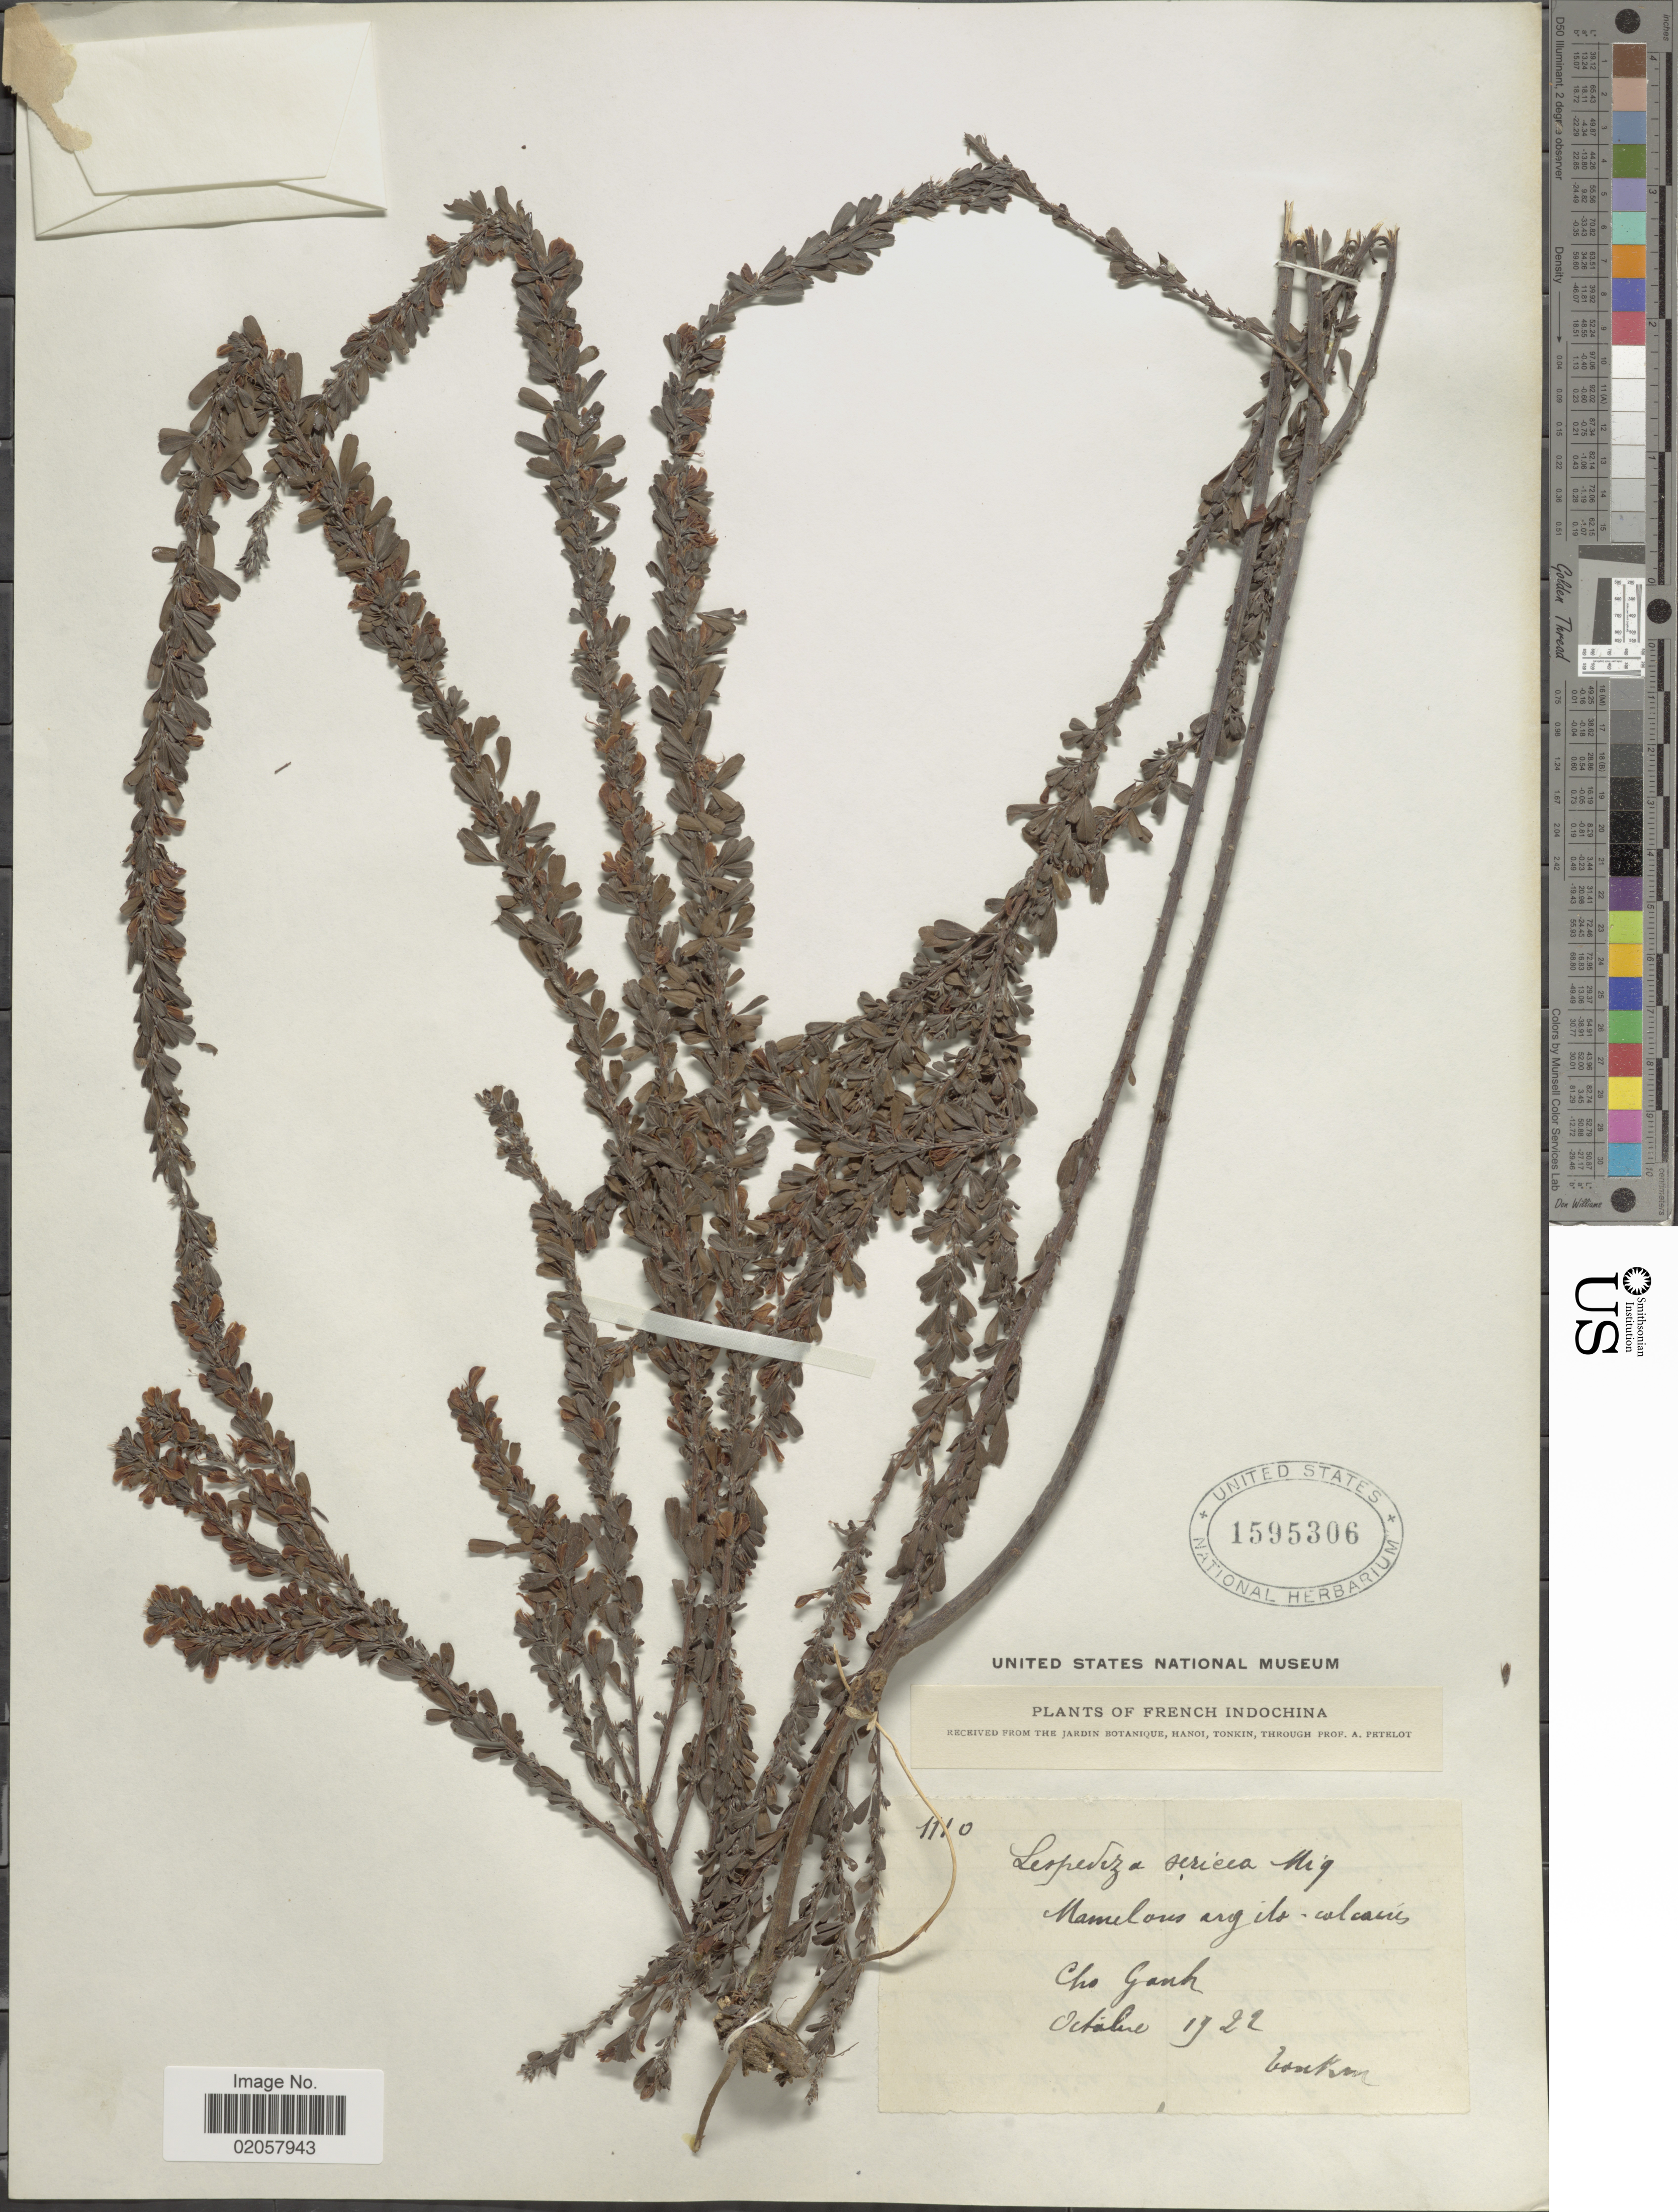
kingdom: Plantae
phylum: Tracheophyta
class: Magnoliopsida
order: Fabales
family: Fabaceae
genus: Lespedeza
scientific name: Lespedeza cuneata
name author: (Dum. Cours.) G. Don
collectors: A. Petelot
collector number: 1110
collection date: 1922-10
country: Vietnam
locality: Tonkin. French Indochina, Cho Ganh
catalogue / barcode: US 1595306